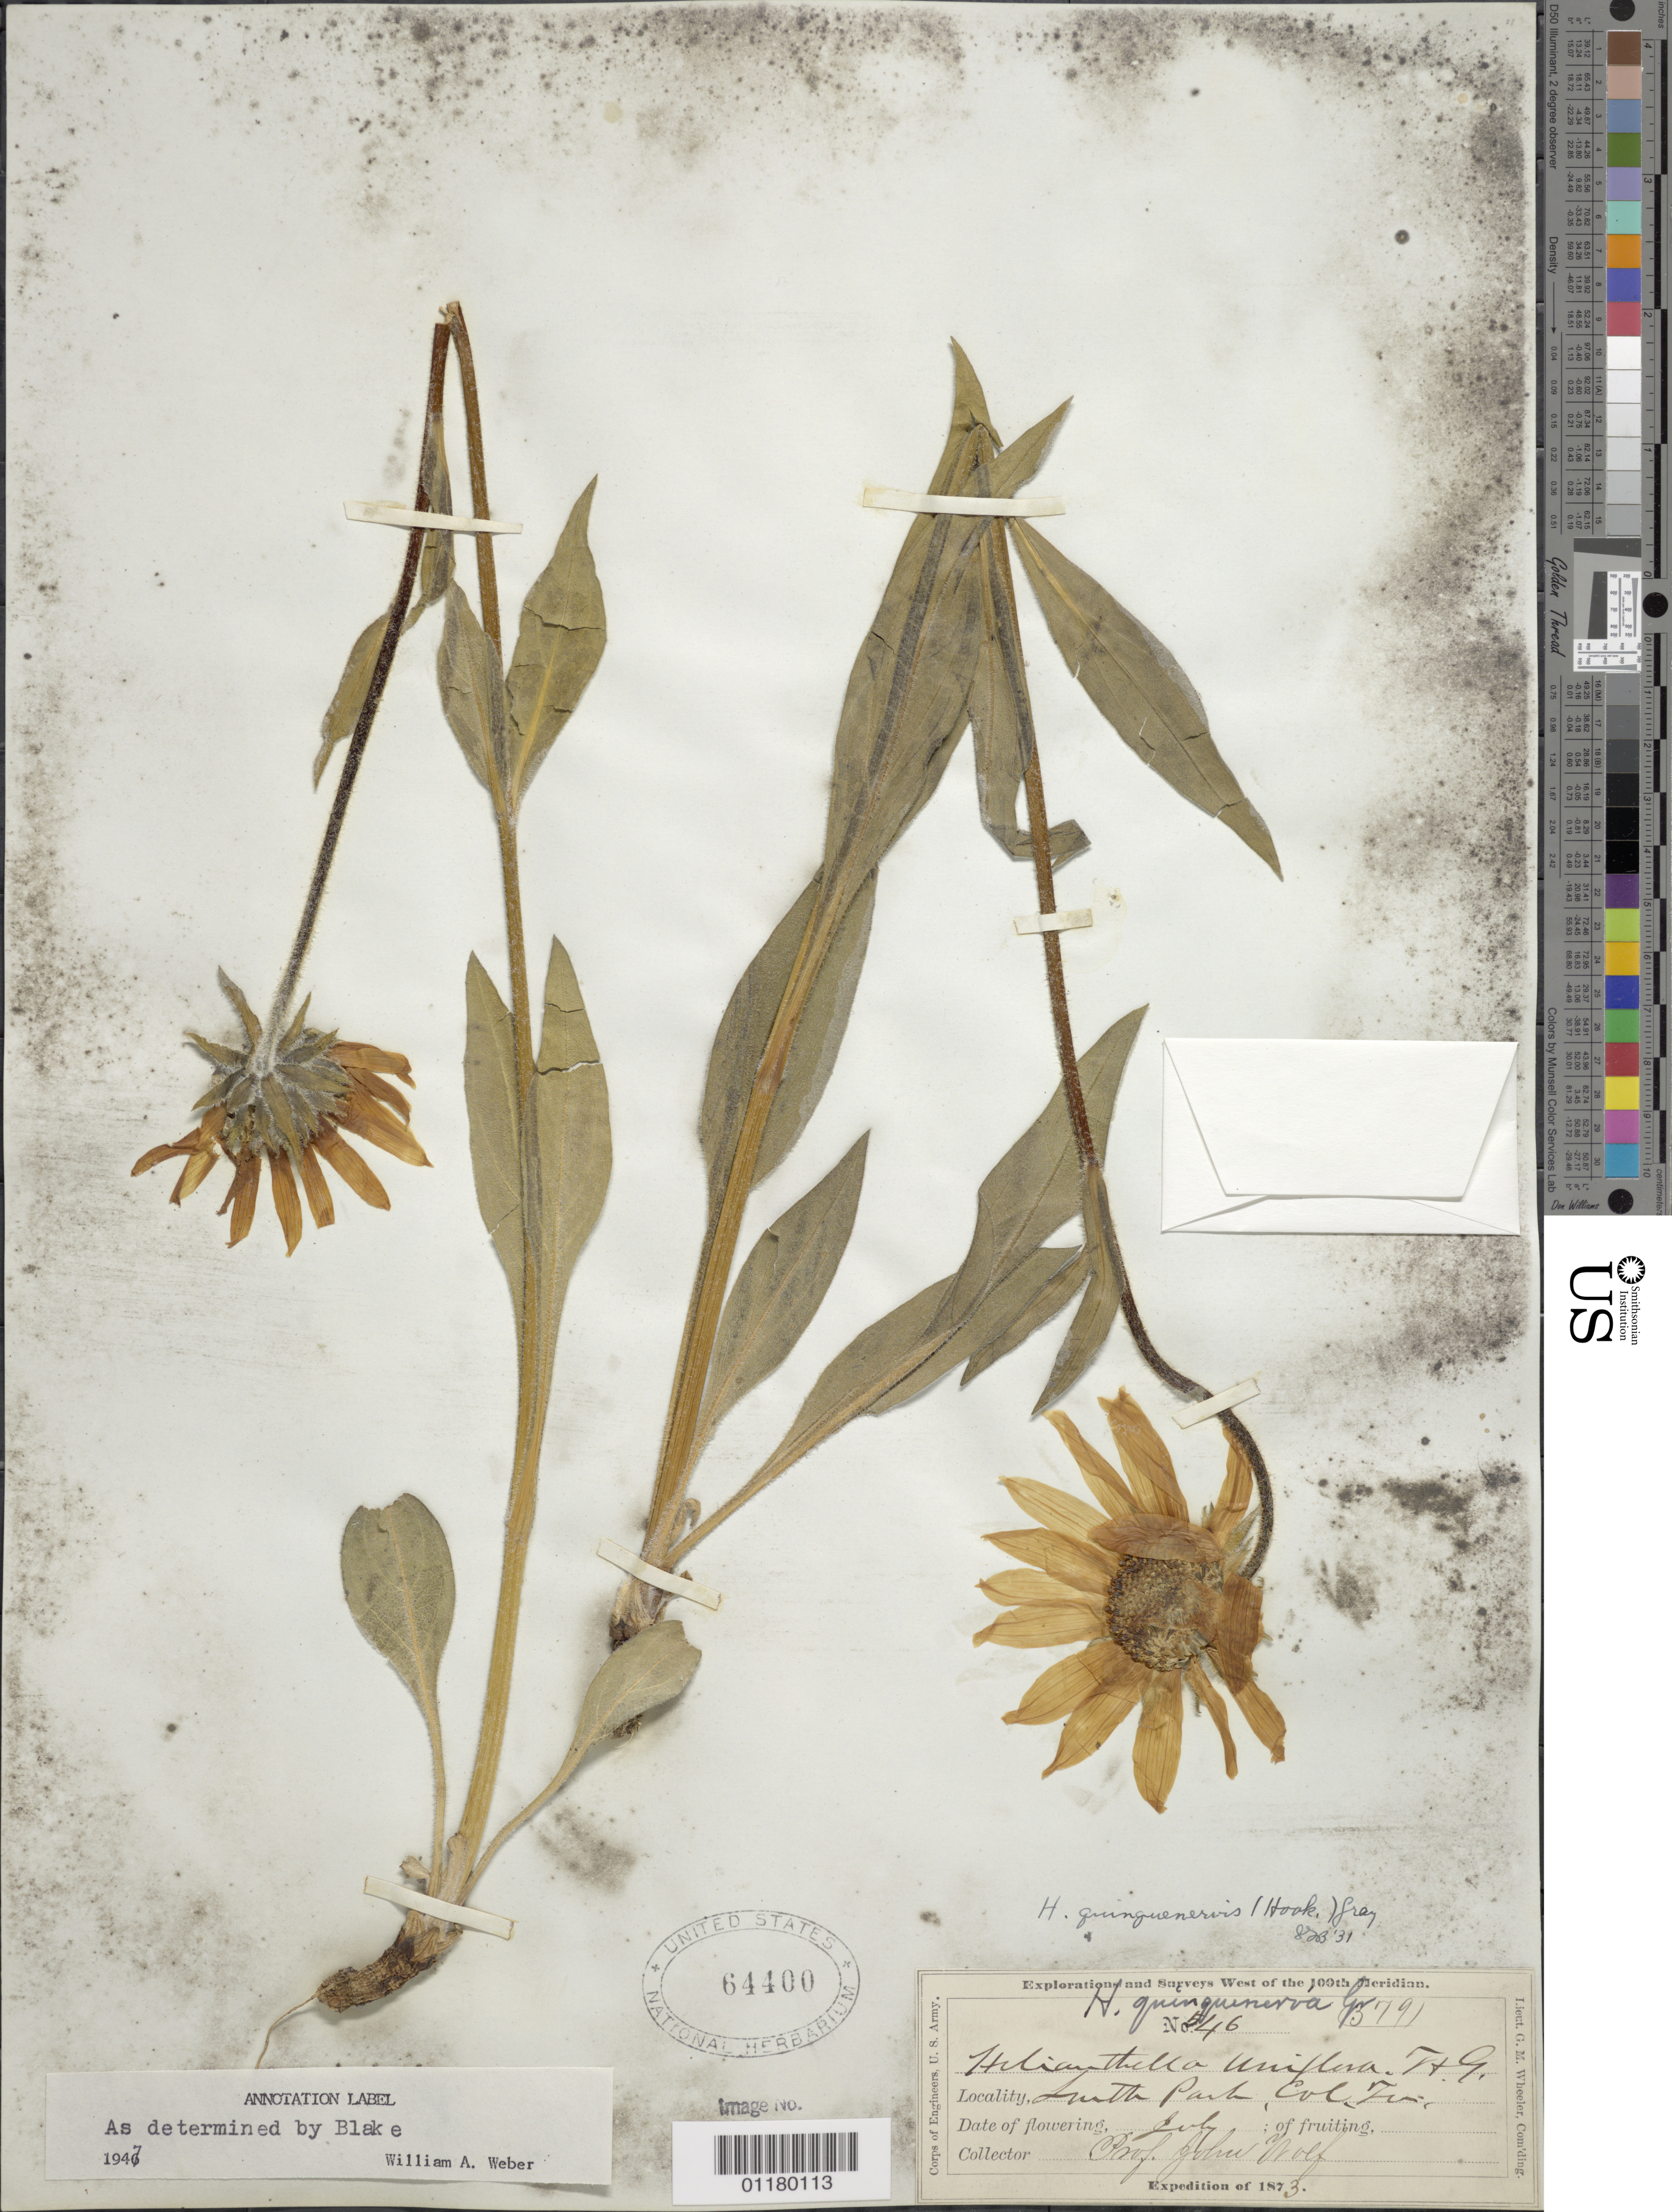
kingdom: Plantae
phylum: Tracheophyta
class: Magnoliopsida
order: Asterales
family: Asteraceae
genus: Helianthella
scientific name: Helianthella quinquenervis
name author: (Hook.) A. Gray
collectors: J. Wolf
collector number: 546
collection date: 1873-07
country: United States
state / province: Colorado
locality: South Park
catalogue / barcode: US 64400